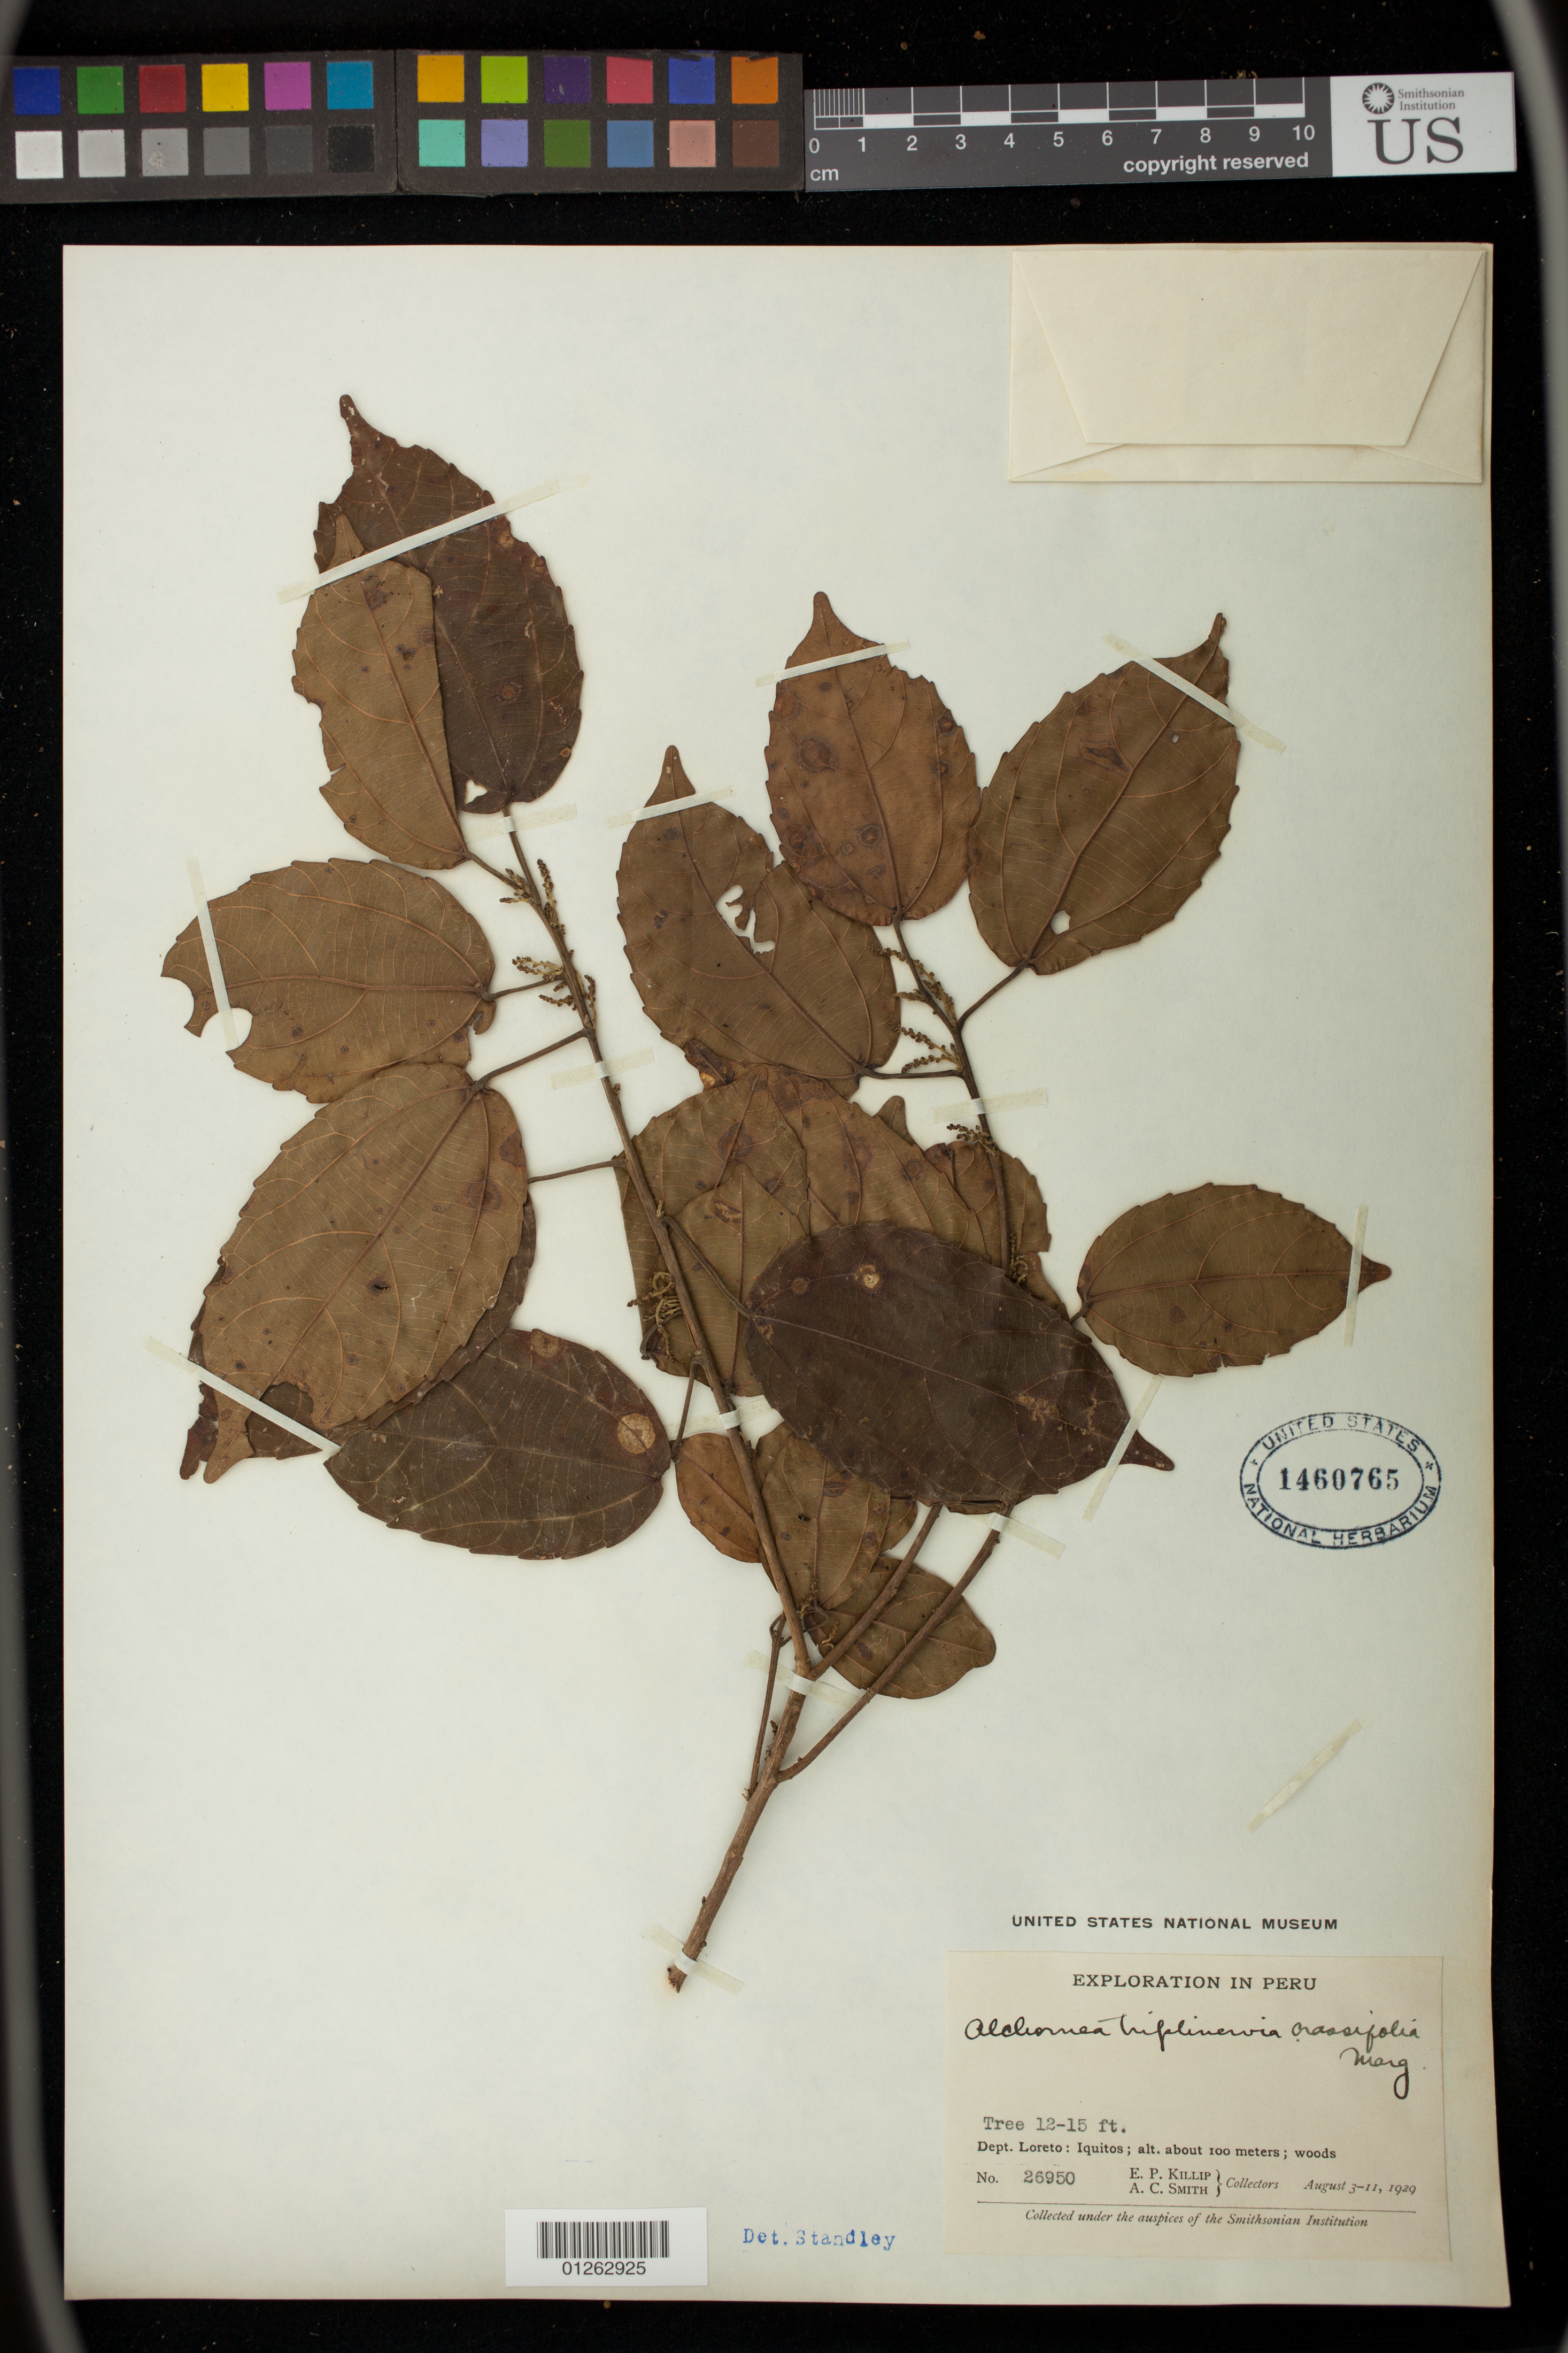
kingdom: Plantae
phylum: Tracheophyta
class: Magnoliopsida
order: Malpighiales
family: Euphorbiaceae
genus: Alchornea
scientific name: Alchornea triplinervia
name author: (Spreng.) Müll. Arg.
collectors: E. P. Killip & A. C. Smith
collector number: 26950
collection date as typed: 03 Aug 1929 to 11 Aug 1929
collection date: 1929-08-03/1929-08-11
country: Peru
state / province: Loreto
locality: Iquitos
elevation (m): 100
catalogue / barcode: US 1460765